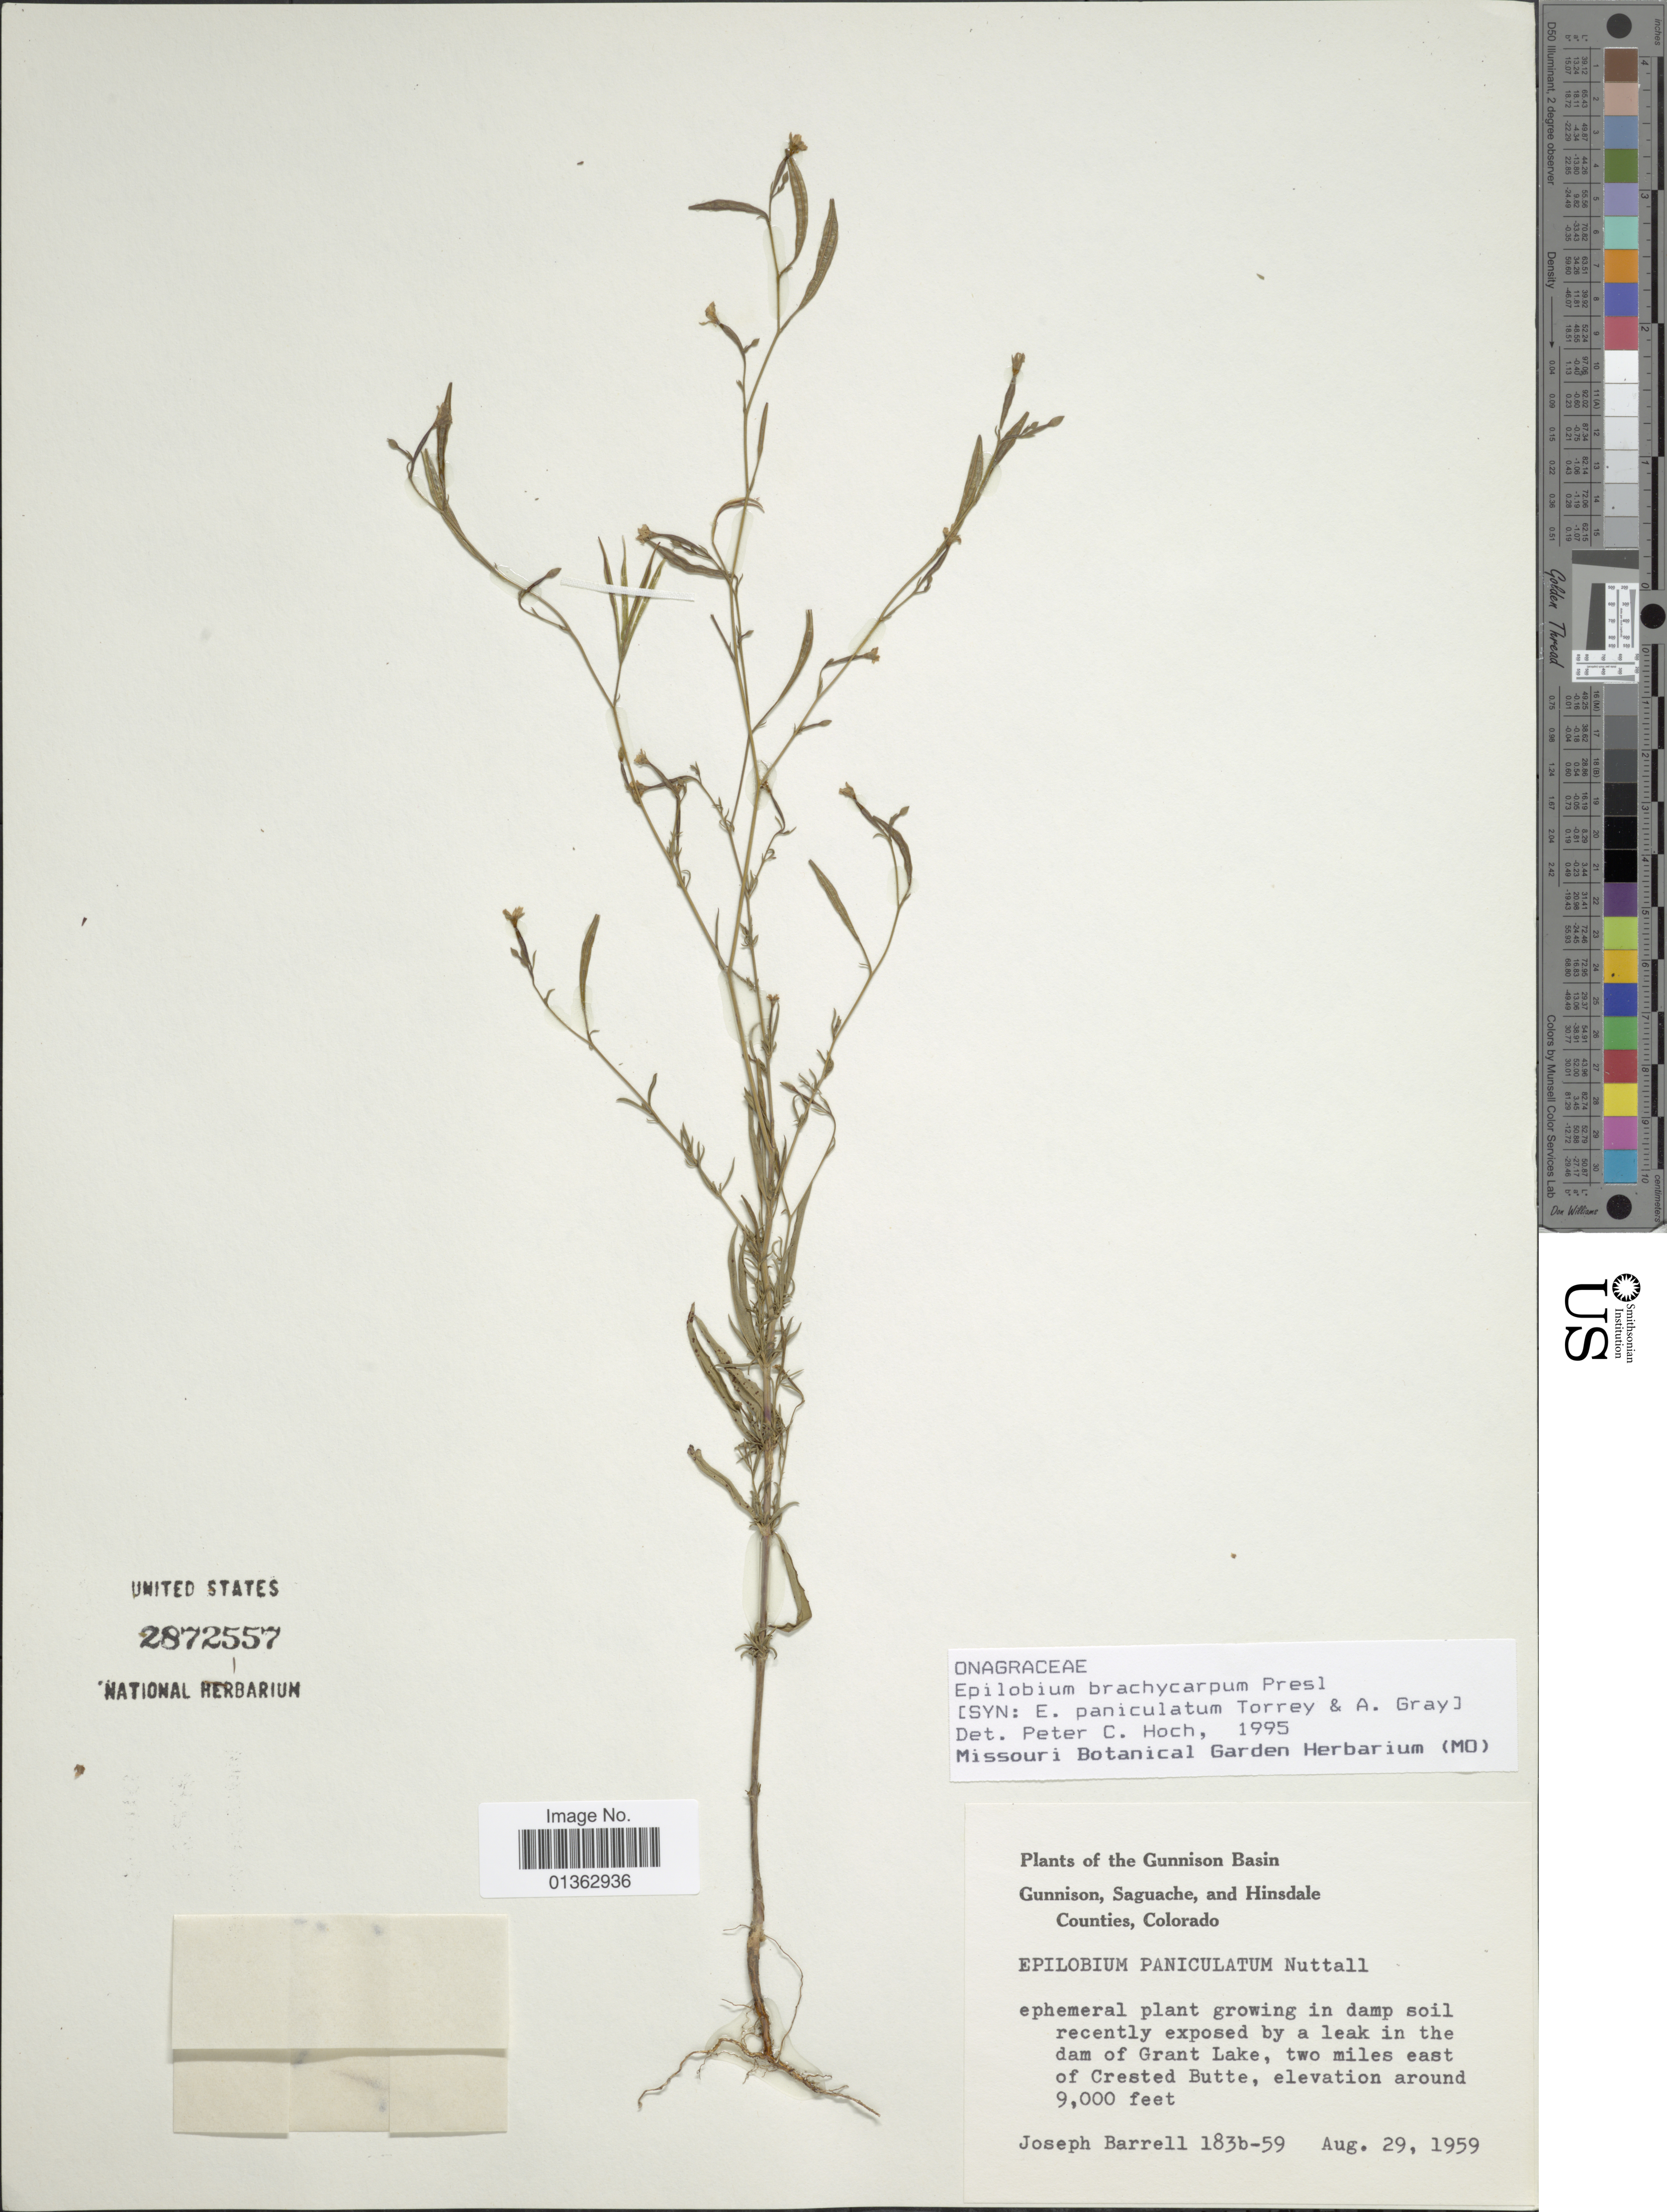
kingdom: Plantae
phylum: Tracheophyta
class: Magnoliopsida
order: Myrtales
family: Onagraceae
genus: Epilobium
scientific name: Epilobium brachycarpum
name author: C. Presl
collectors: J. Barrell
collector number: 183b-59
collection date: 1959-08-29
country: United States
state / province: Colorado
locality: Gunnison, Saguache, and Hinsdale Counties. Ephemeral plant growing in damp soil recently exposed by a leak in the dam of Grant Lake, two miles east of Crested Butte.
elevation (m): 2743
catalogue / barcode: US 2872557